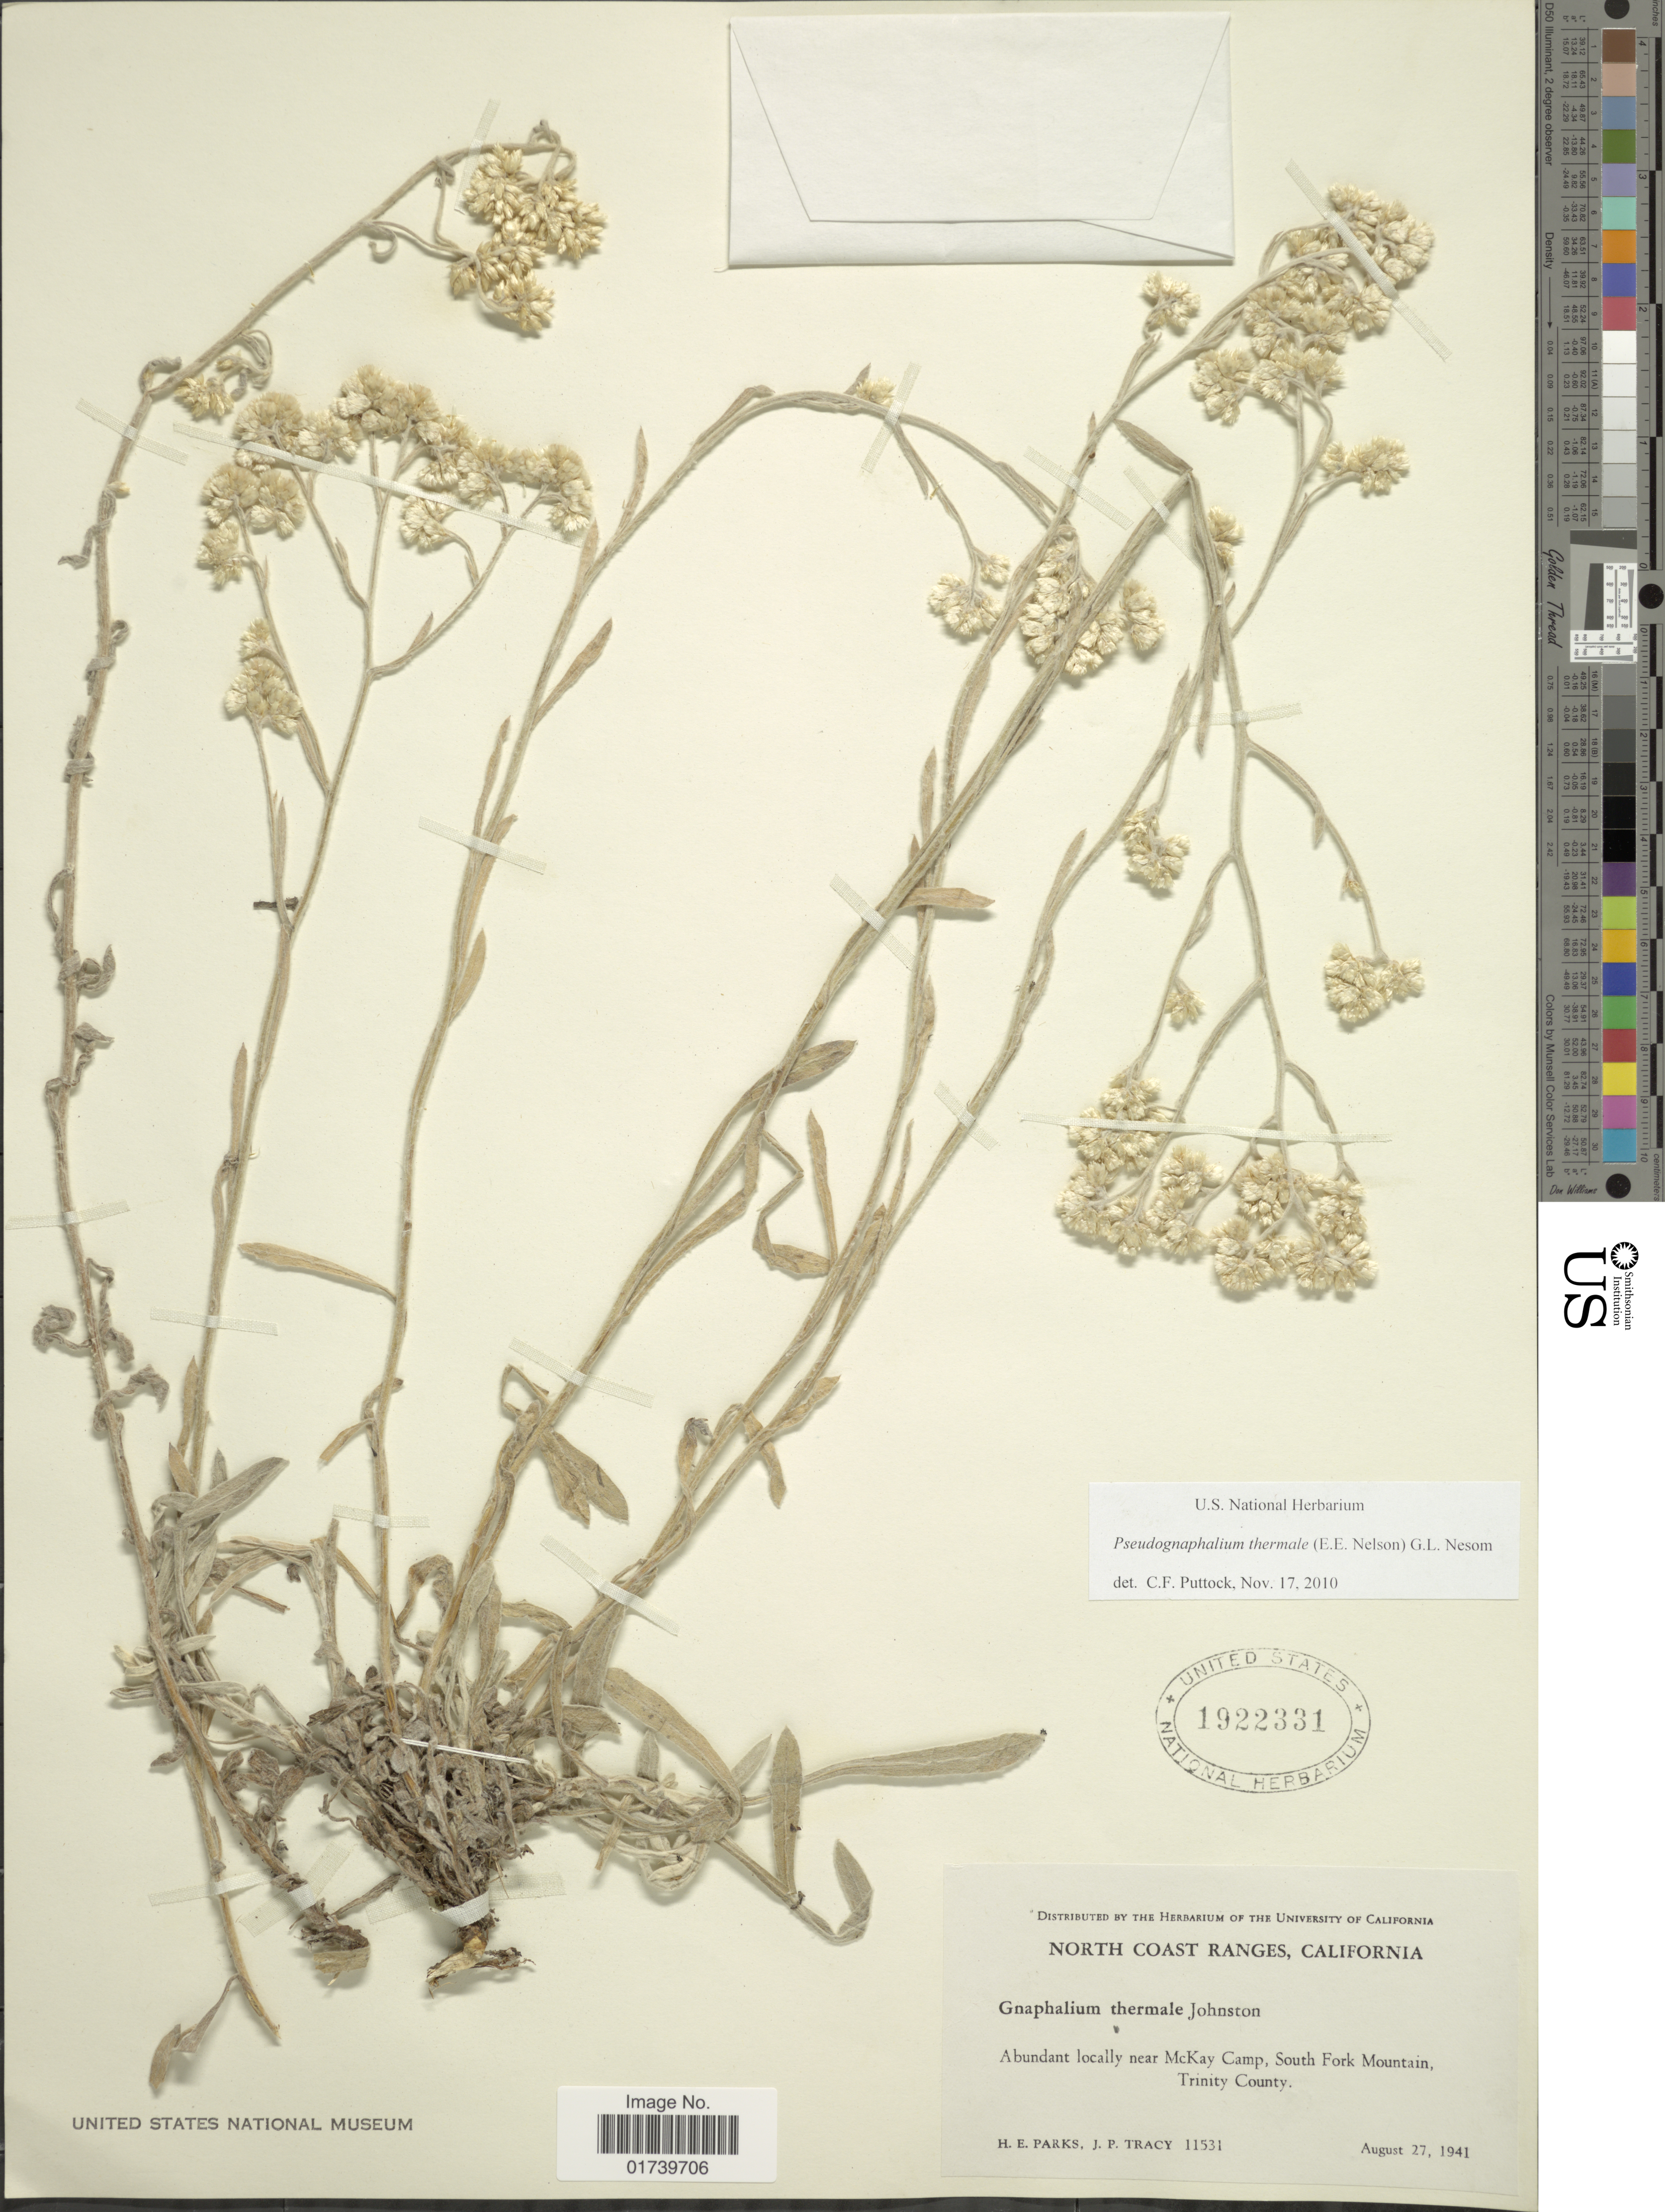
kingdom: Plantae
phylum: Tracheophyta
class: Magnoliopsida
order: Asterales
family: Asteraceae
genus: Pseudognaphalium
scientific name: Pseudognaphalium thermale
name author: (E.E. Nelson) G.L. Nesom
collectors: H. E. Parks & J. Tracy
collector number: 11531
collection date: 1941-08-27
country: United States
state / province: California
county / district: Trinity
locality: Abundant locally near McKay camp, South Fork Mountain, Trinity County. North Coast Ranges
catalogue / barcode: US 1922331